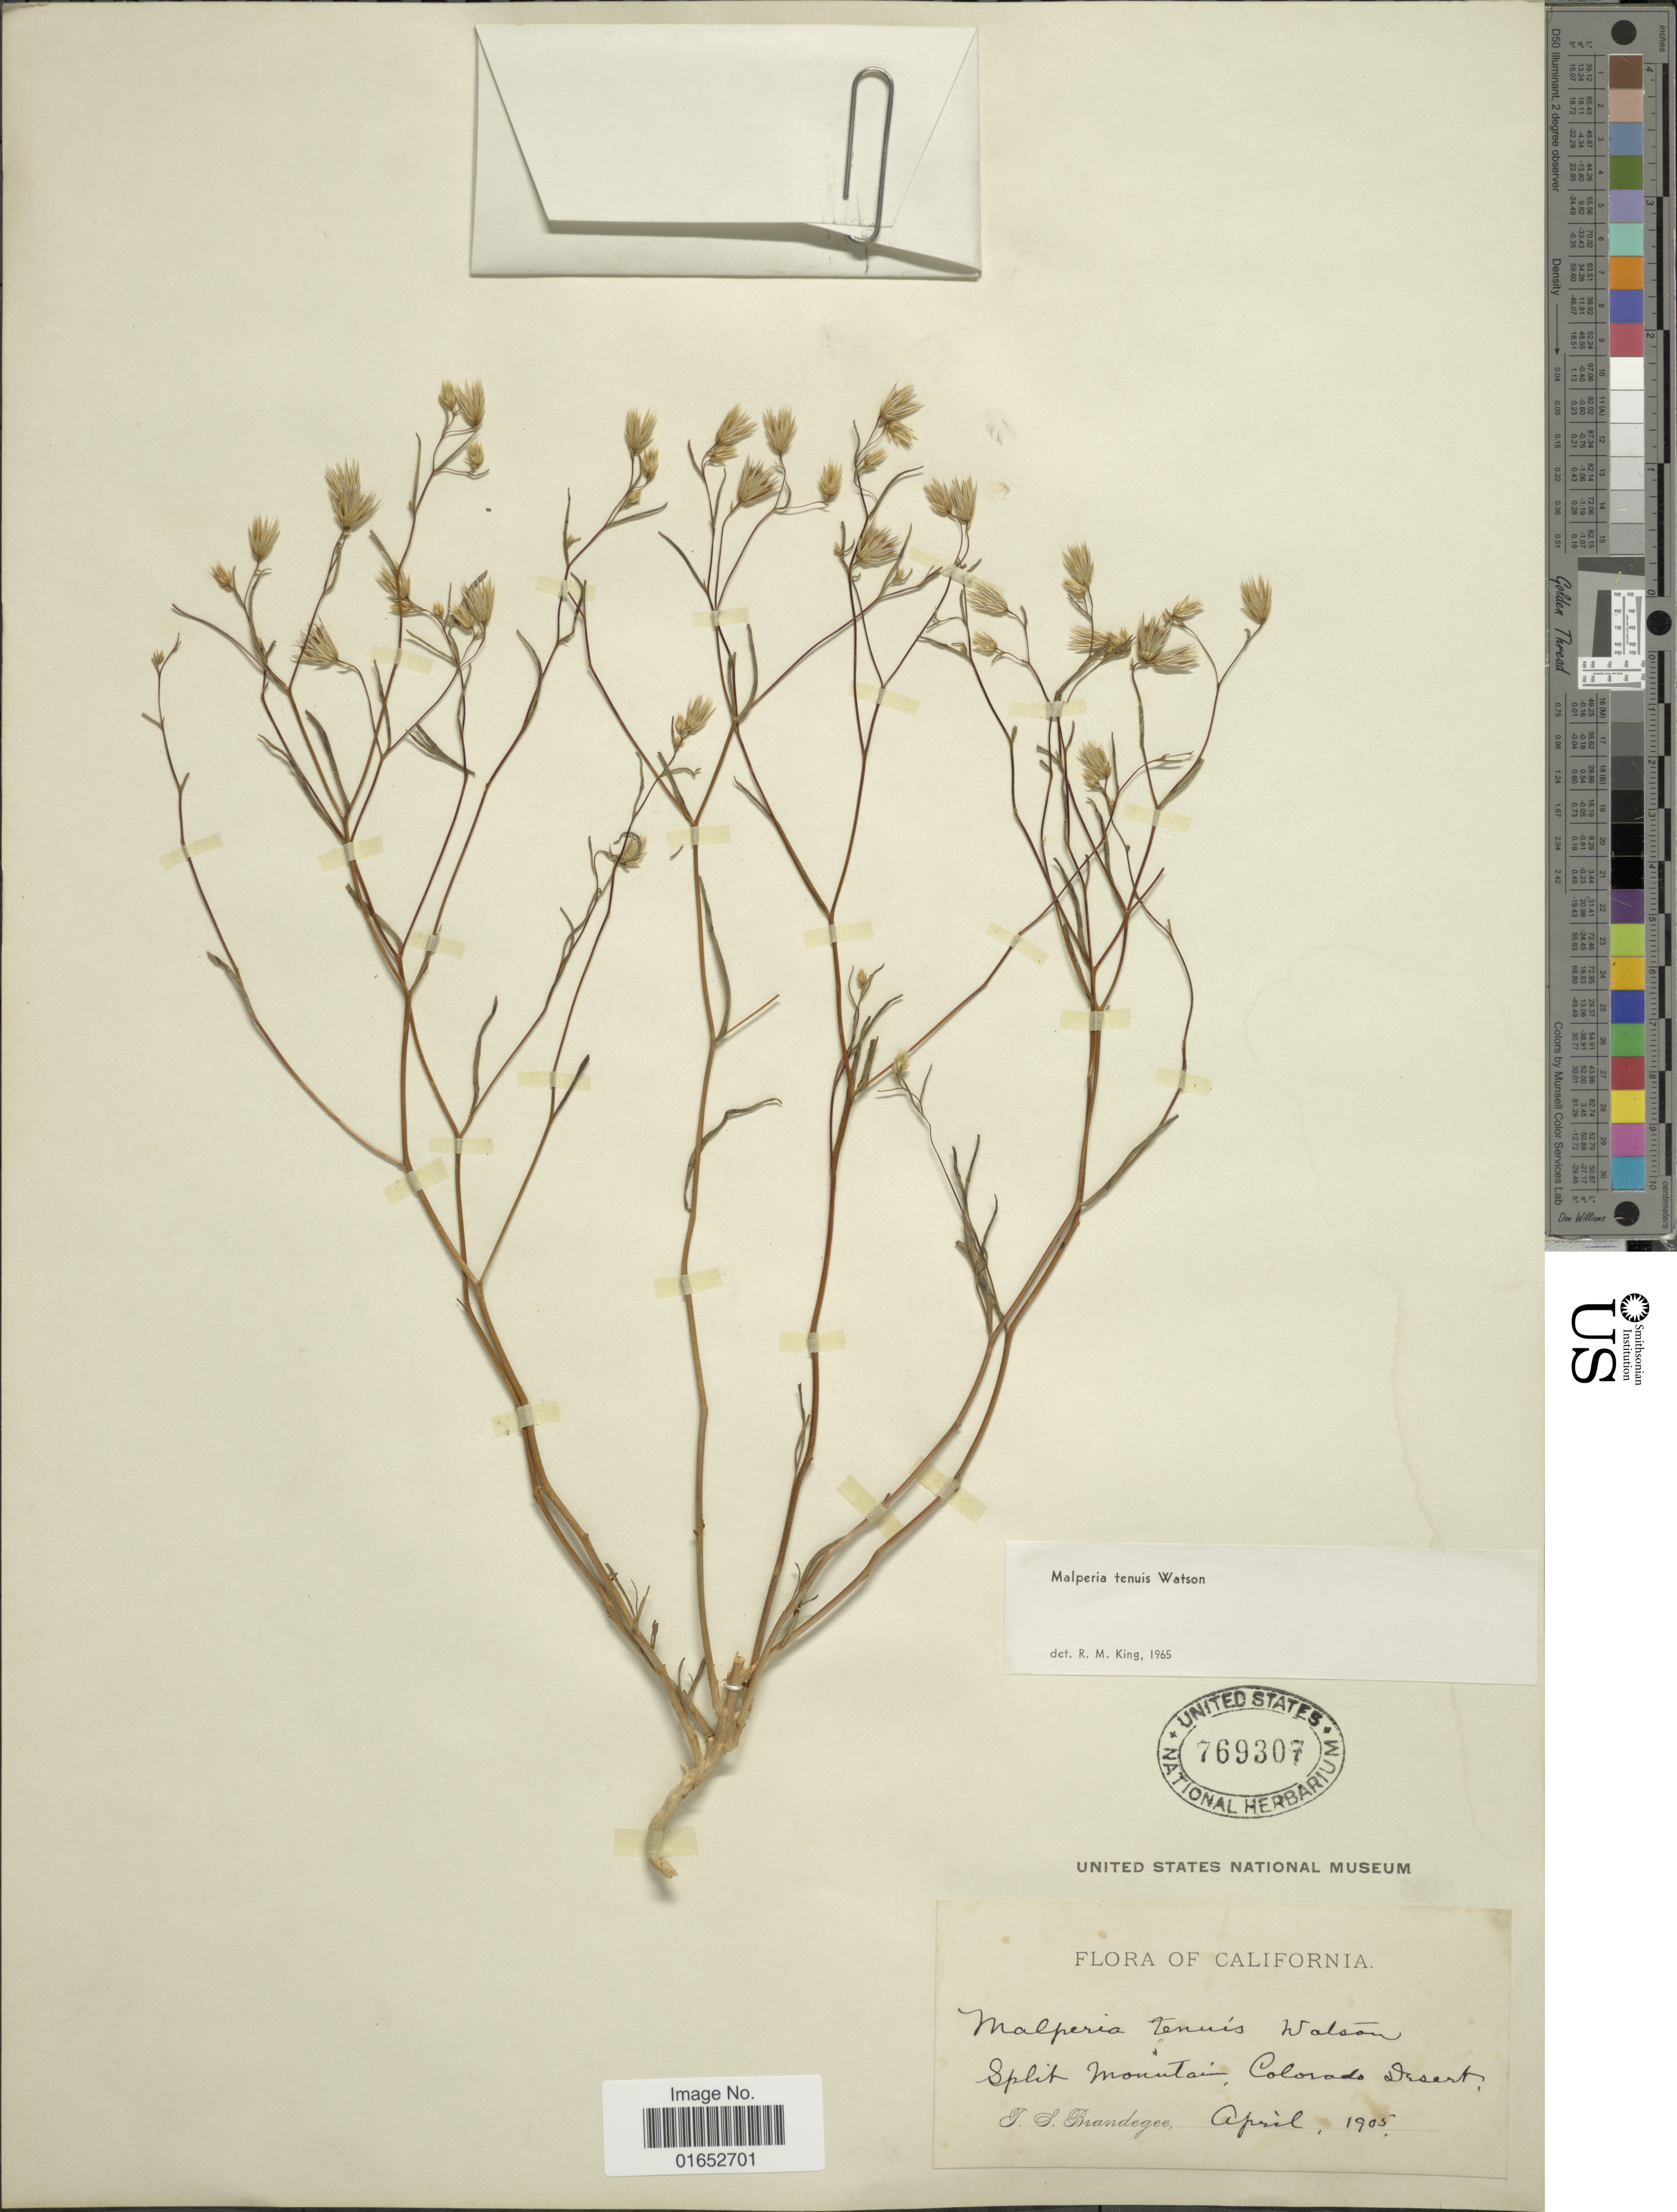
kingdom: Plantae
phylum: Tracheophyta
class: Magnoliopsida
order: Asterales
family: Asteraceae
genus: Malperia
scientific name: Malperia tenuis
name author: S. Watson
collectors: T. S. Brandegee (herbarium)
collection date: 1905-04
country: United States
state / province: California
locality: Split Mountain, Colorado Desert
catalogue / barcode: US 769307